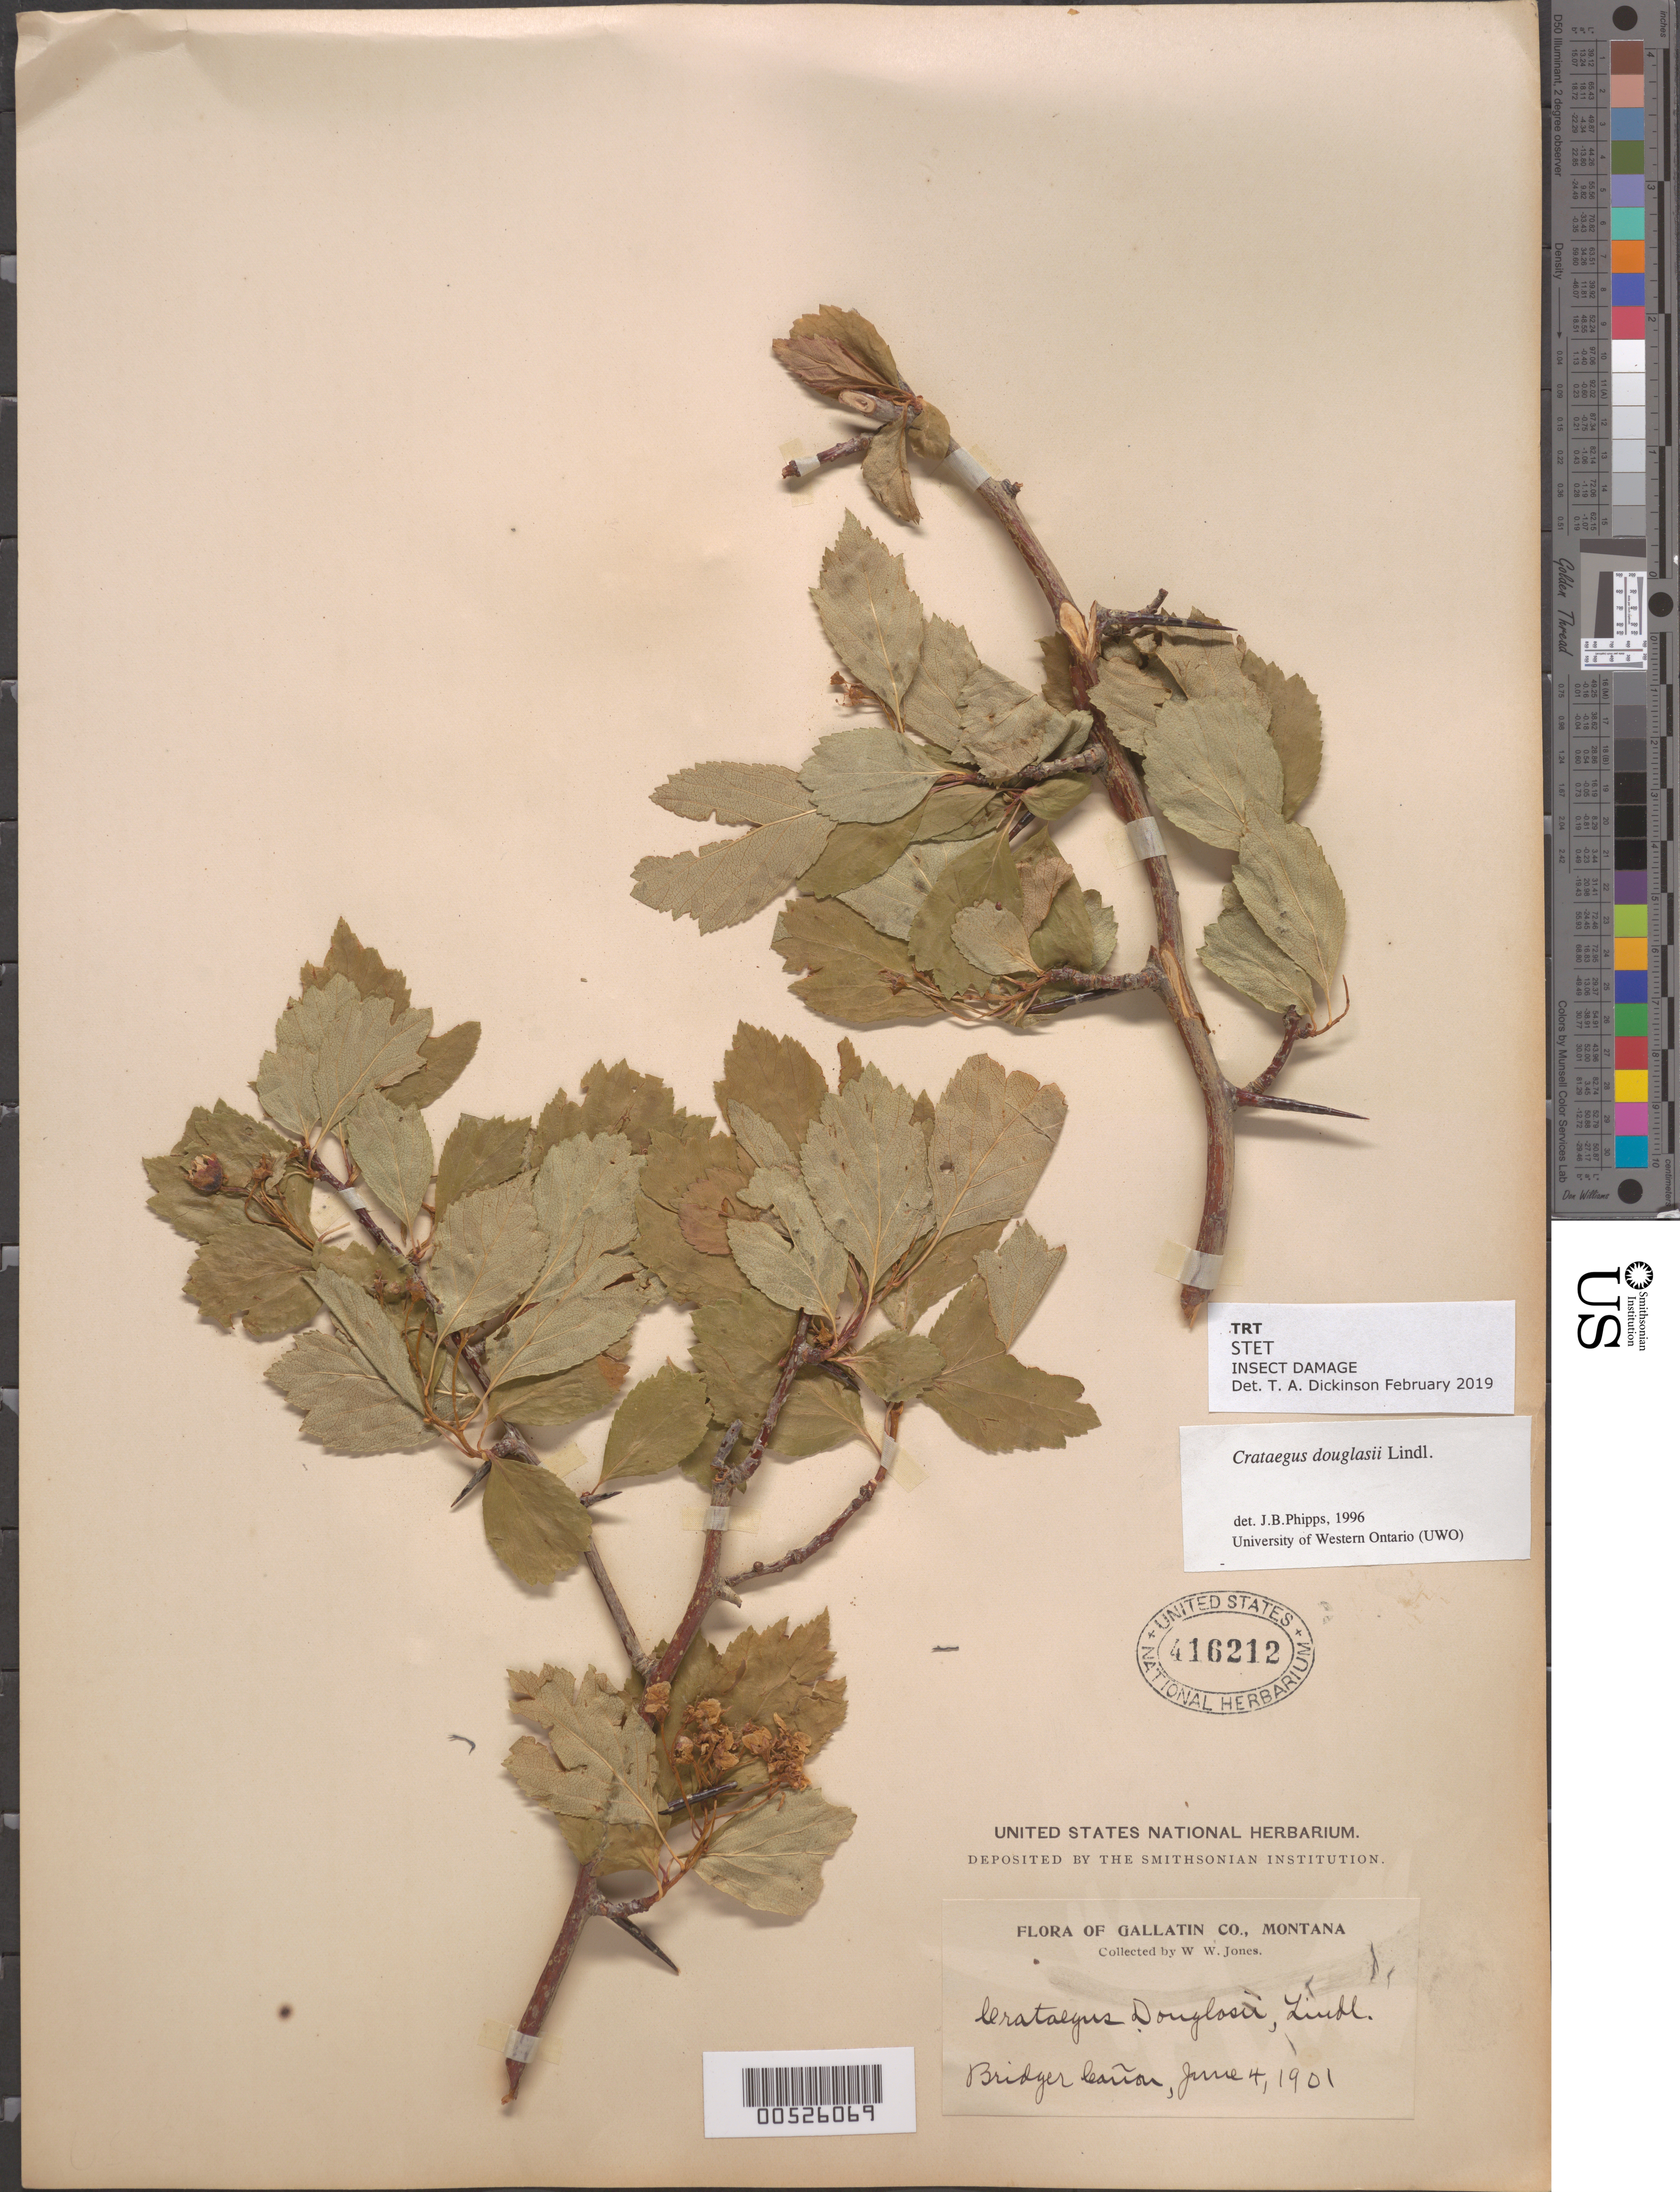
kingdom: Plantae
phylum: Tracheophyta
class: Magnoliopsida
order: Rosales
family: Rosaceae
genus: Crataegus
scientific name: Crataegus douglasii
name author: Lindl.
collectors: W. W. Jones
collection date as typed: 04 Jun 1901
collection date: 1901-06-04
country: United States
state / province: Montana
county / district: Gallatin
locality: Bridger Cañon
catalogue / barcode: US 416212